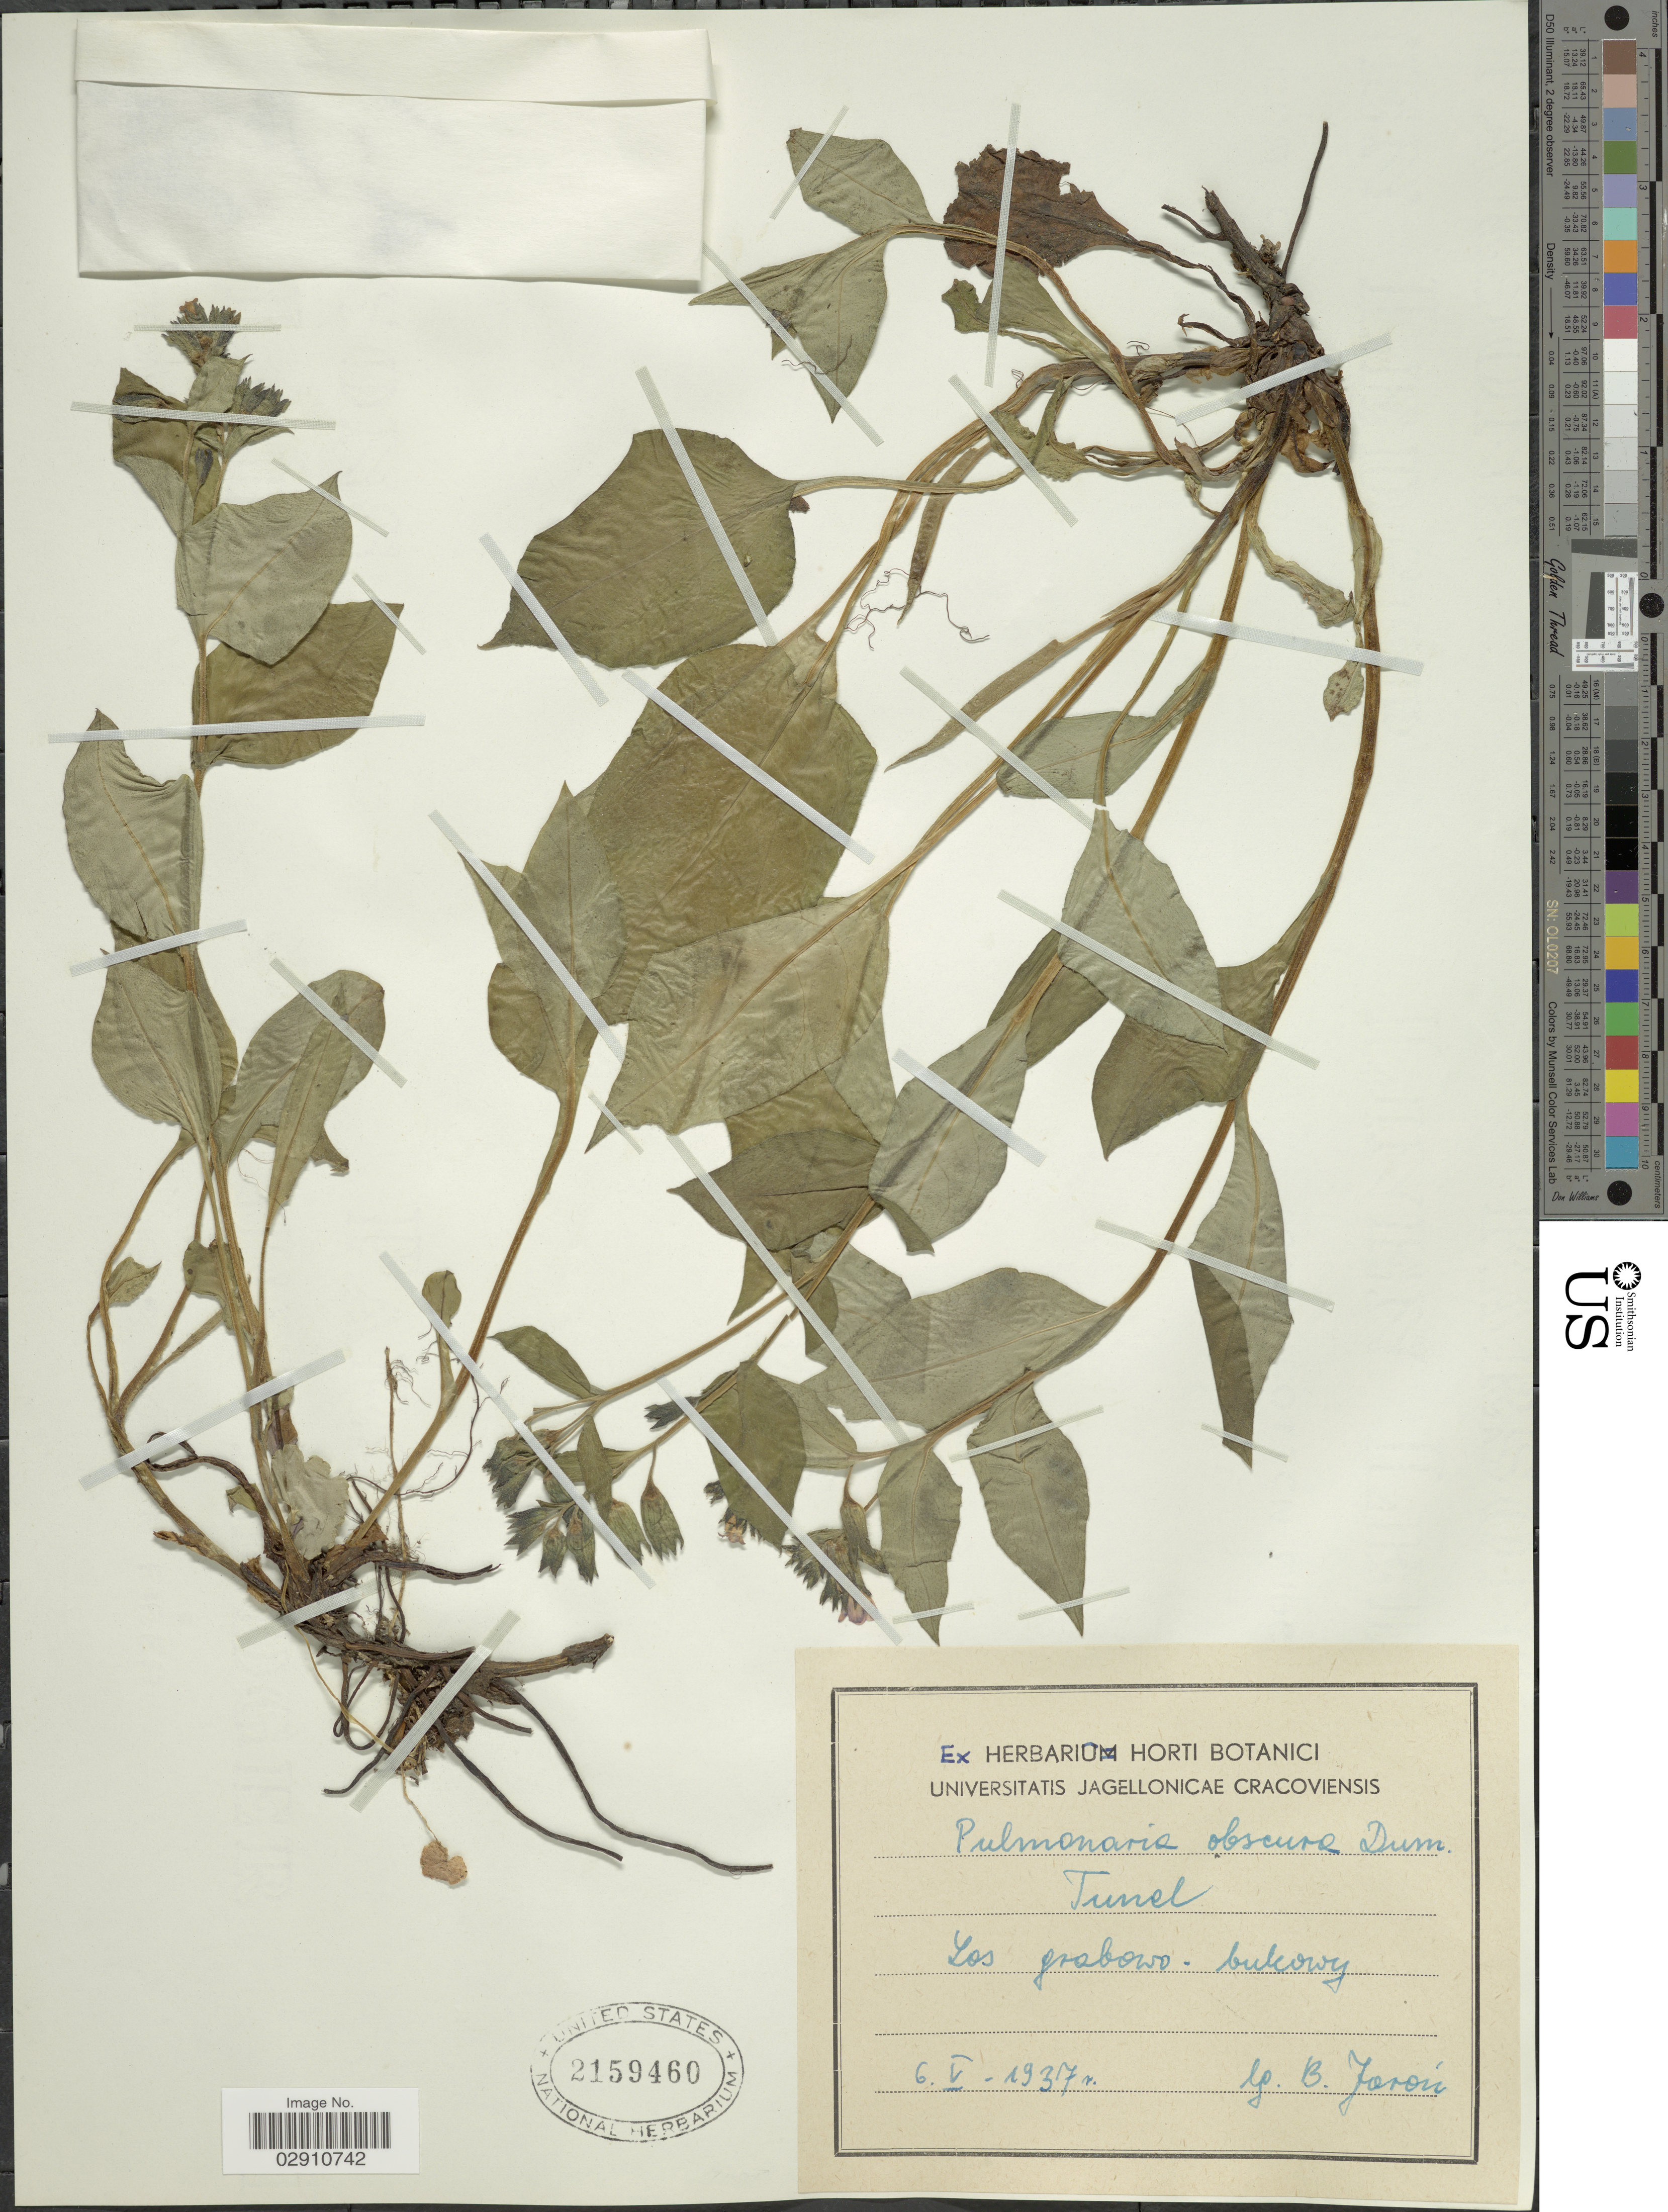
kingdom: Plantae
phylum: Tracheophyta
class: Magnoliopsida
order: Boraginales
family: Boraginaceae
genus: Pulmonaria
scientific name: Pulmonaria obscura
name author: Dumort.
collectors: B. Jaron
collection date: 1937-05-06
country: Poland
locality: Los grabowo - bukowy. [interpreted]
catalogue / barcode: US 2159460